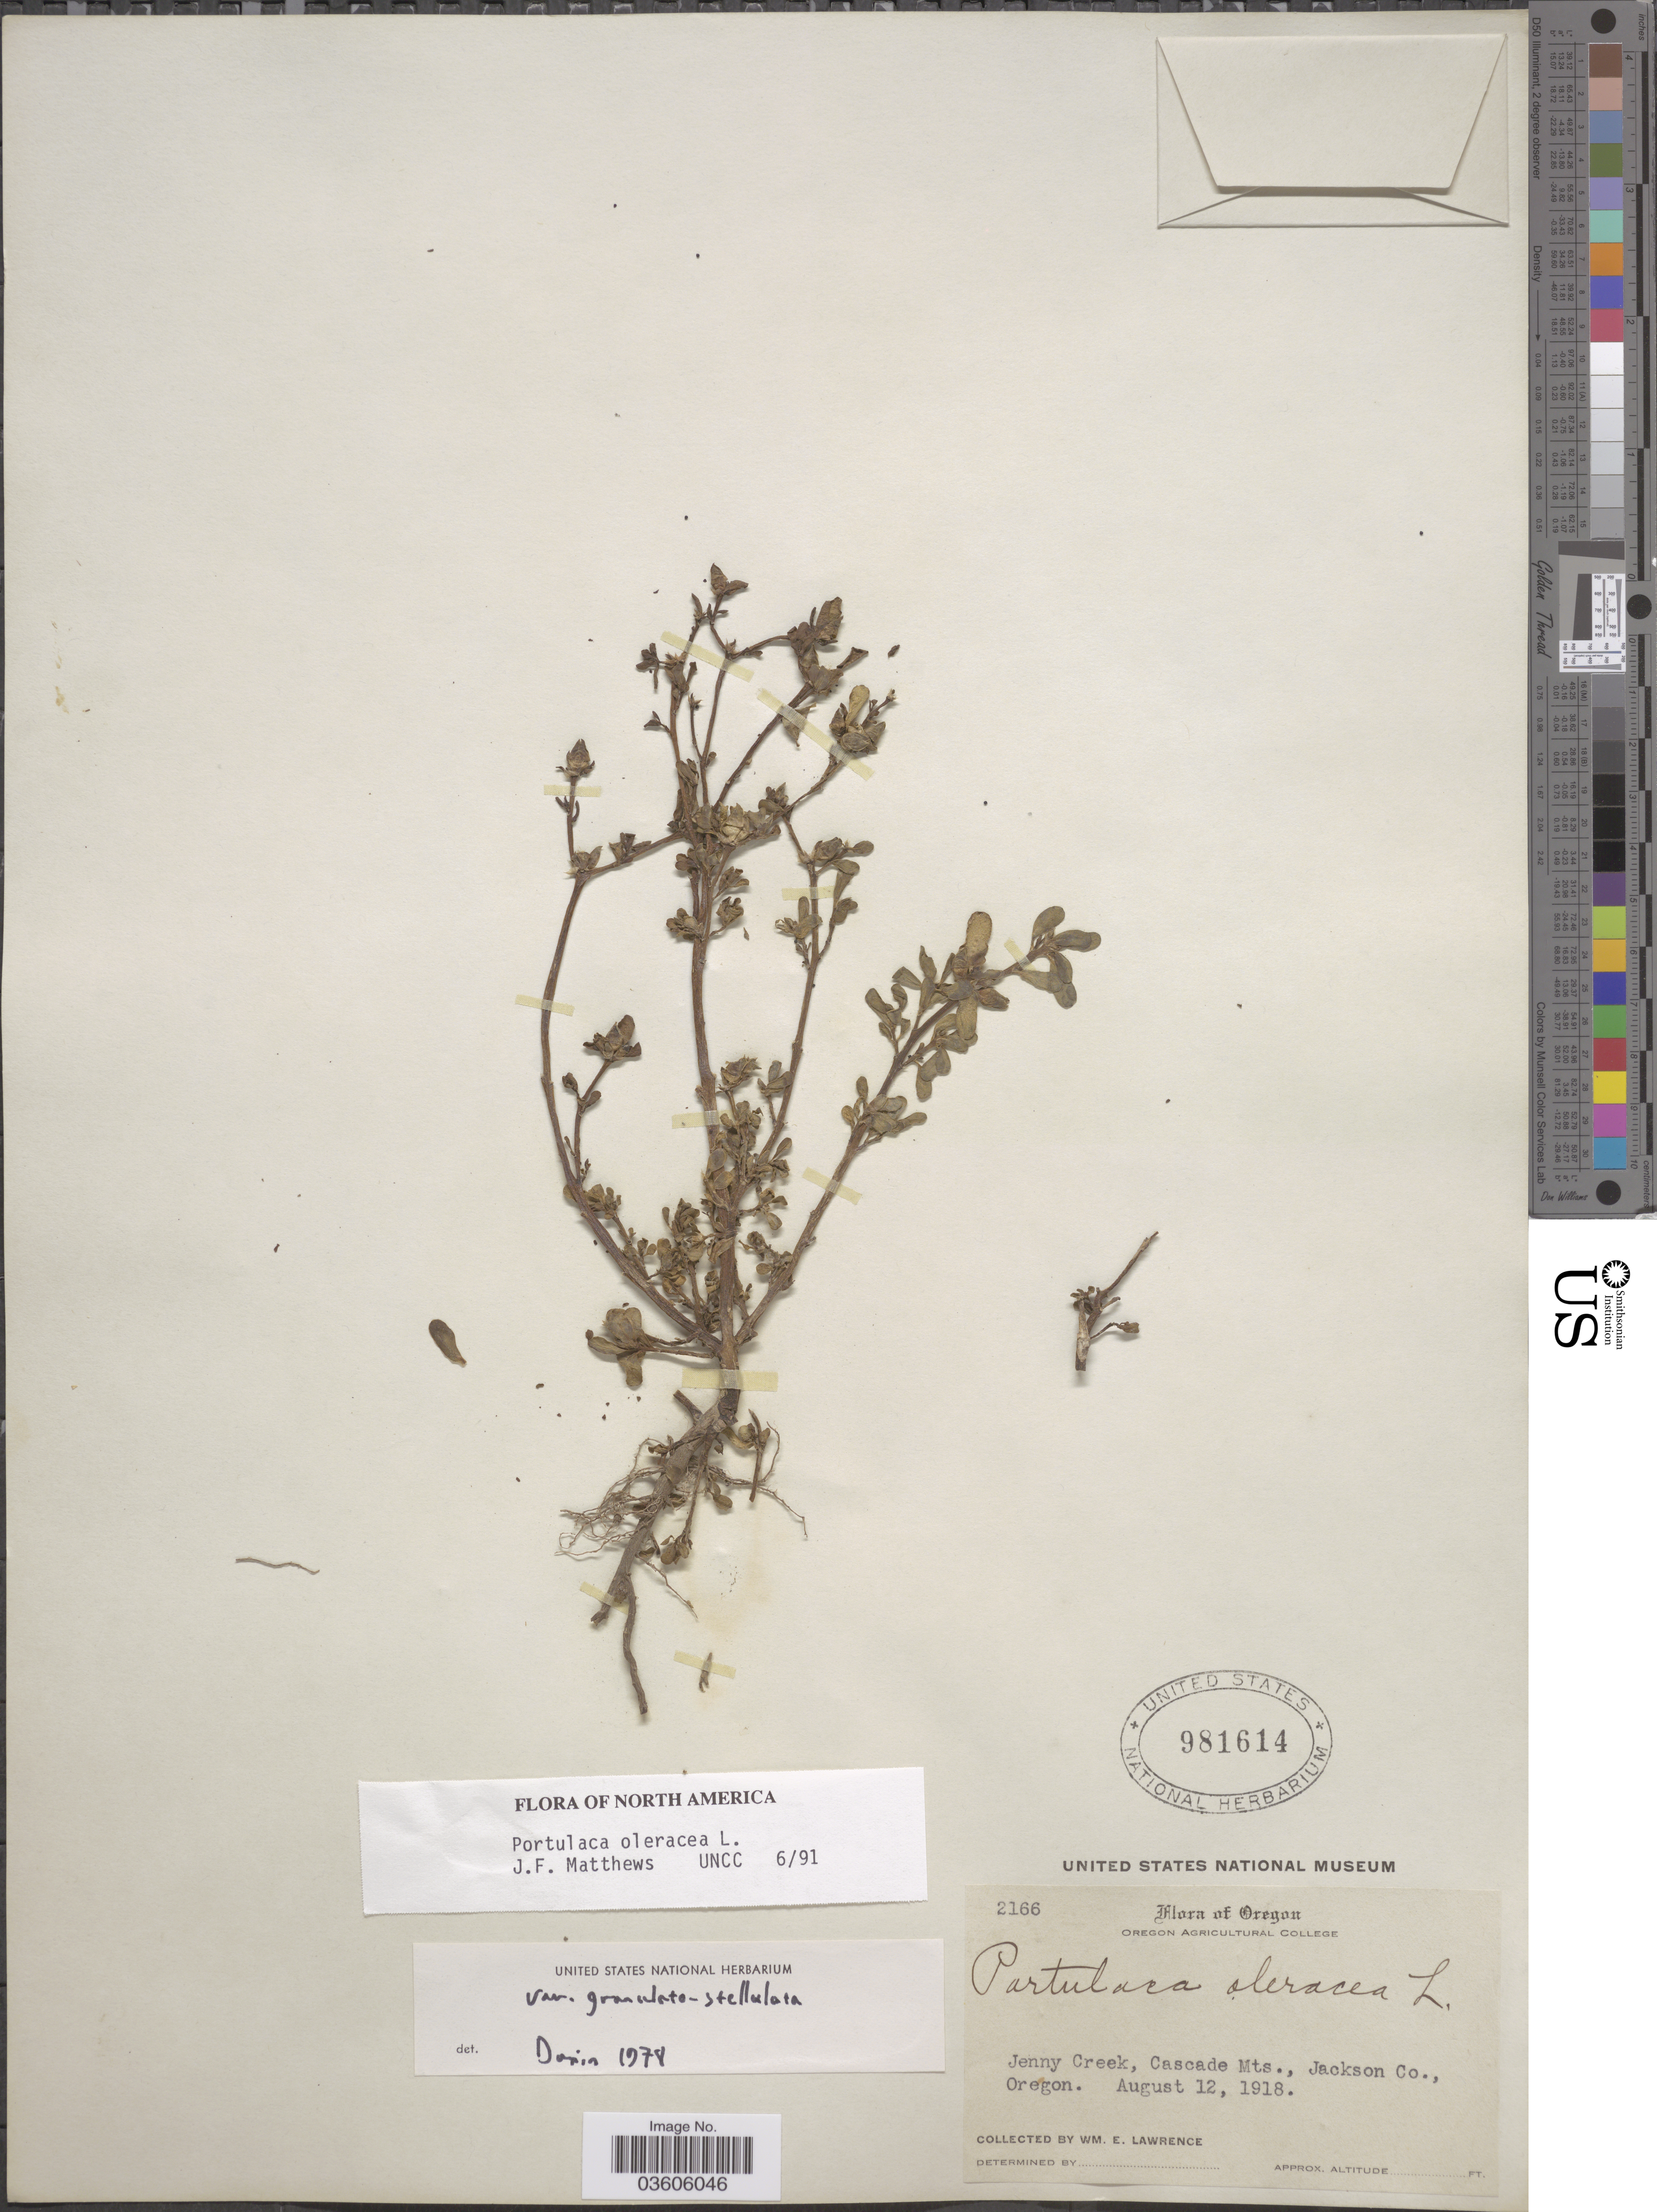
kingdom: Plantae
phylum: Tracheophyta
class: Magnoliopsida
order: Caryophyllales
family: Portulacaceae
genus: Portulaca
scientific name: Portulaca oleracea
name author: L.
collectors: W. Lawrence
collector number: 2166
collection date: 1918-08-12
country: United States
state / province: Oregon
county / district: Jackson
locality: Jenny Creek, Cascade Mts., Jackson Co.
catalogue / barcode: US 981614